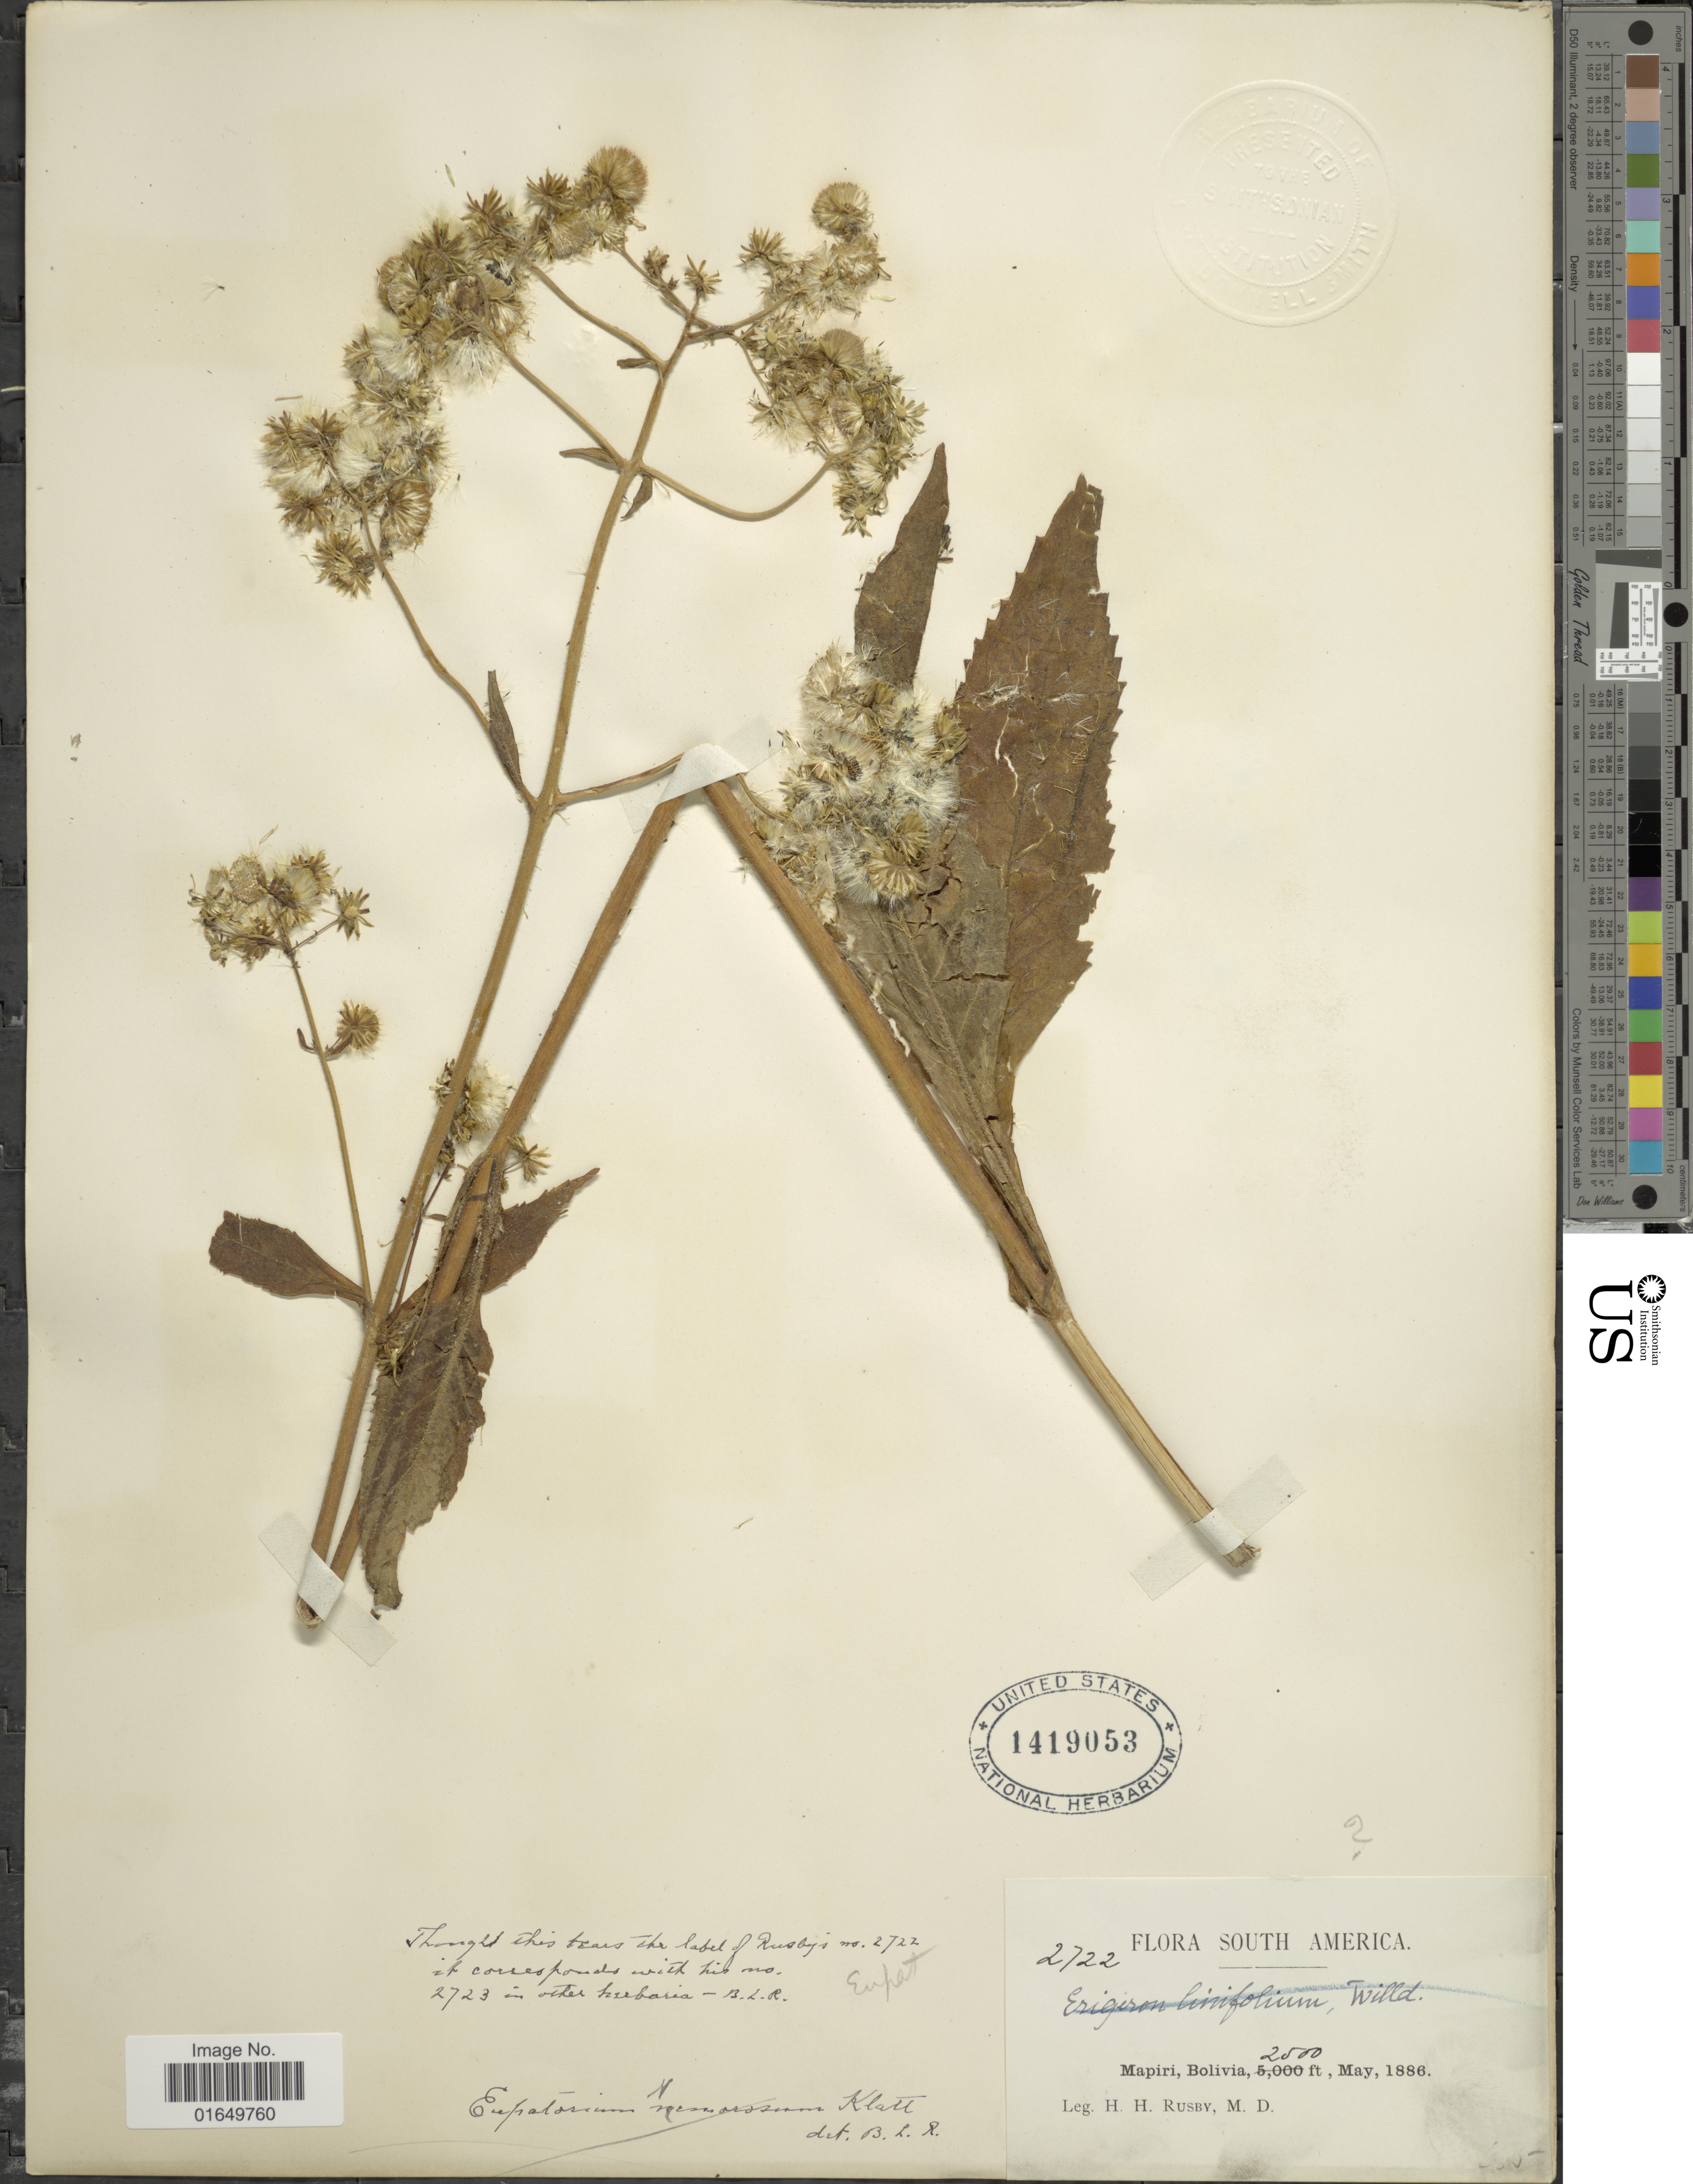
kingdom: Plantae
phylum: Tracheophyta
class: Magnoliopsida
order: Asterales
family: Asteraceae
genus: Polyanthina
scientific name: Polyanthina nemorosa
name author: (Klatt) R.M. King & H. Rob.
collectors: H. H. Rusby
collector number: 2722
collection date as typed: May, 1886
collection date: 1886-05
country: Bolivia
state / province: La Páz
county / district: Larecaja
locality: Mapiri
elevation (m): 762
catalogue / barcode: US 1419053